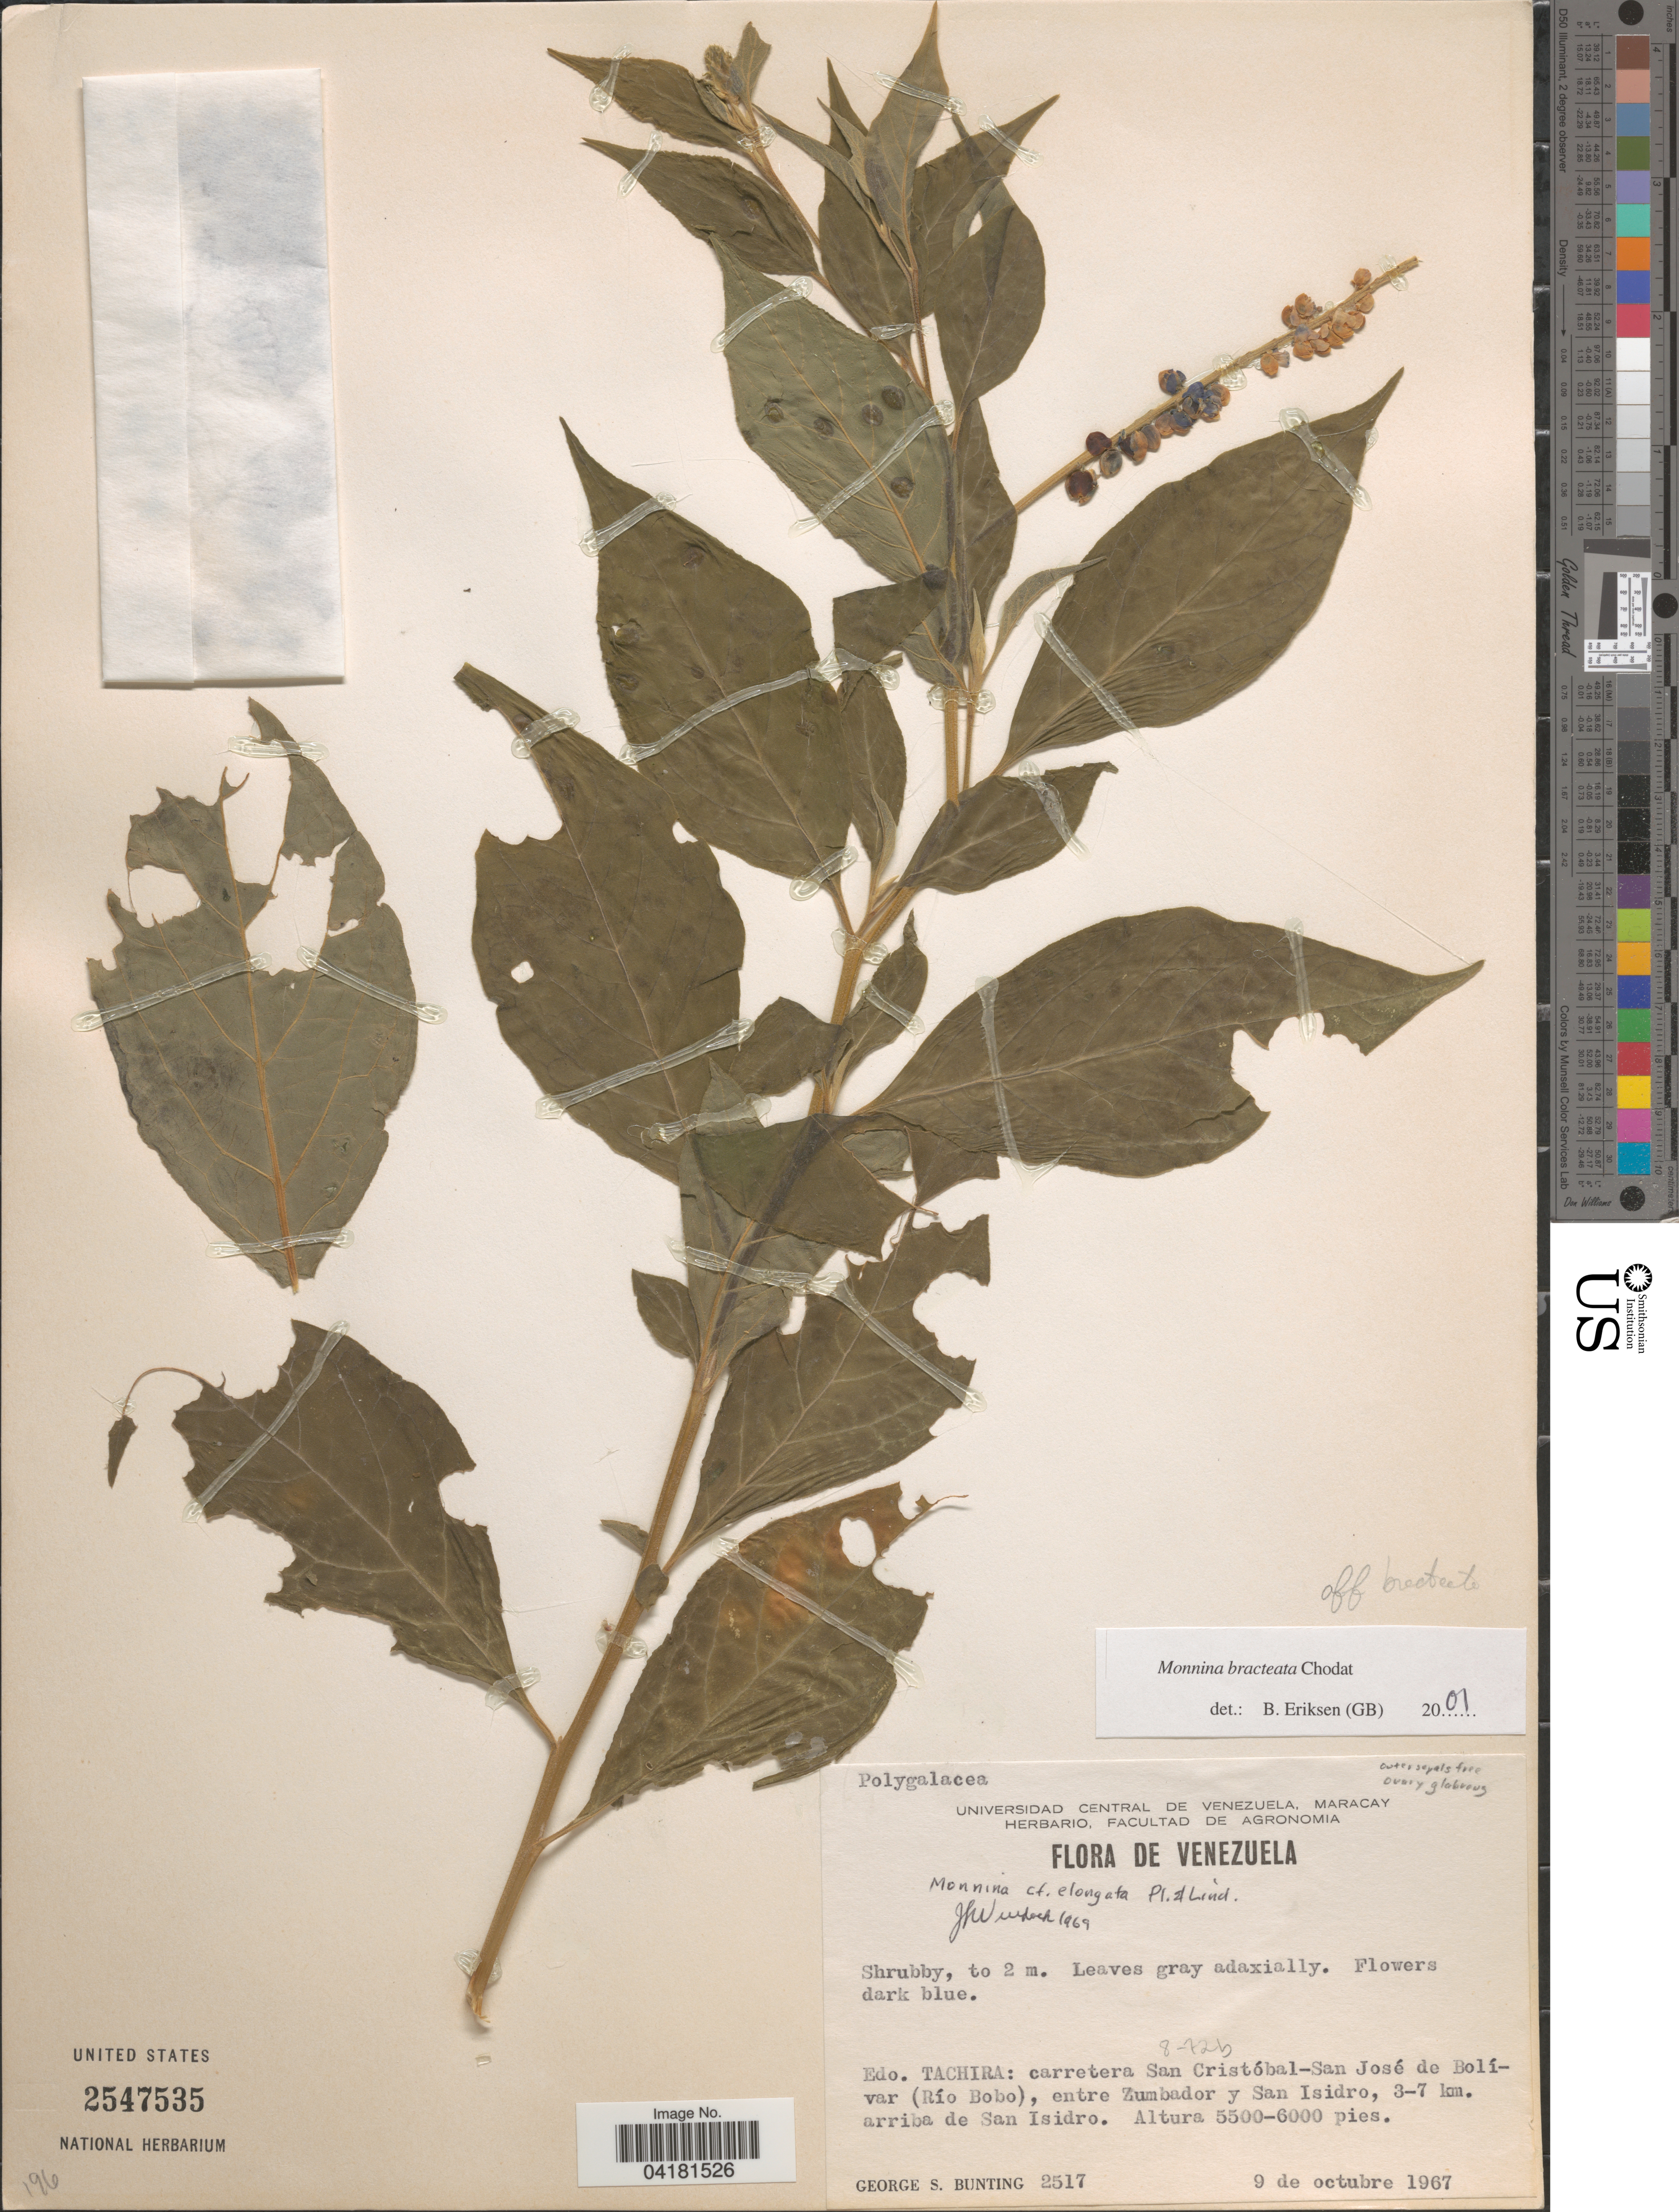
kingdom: Plantae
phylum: Tracheophyta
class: Magnoliopsida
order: Fabales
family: Polygalaceae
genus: Monnina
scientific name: Monnina bracteata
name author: Chodat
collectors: G. S. Bunting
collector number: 2517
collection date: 1967-10-09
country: Venezuela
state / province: Tachira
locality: Carretera San Cristóbal-San José de Bolívar (Río Bobo), entre Zumbador y San Isidro, 3-7 km. arriba de San Isidro.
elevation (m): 1676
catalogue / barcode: US 2547535